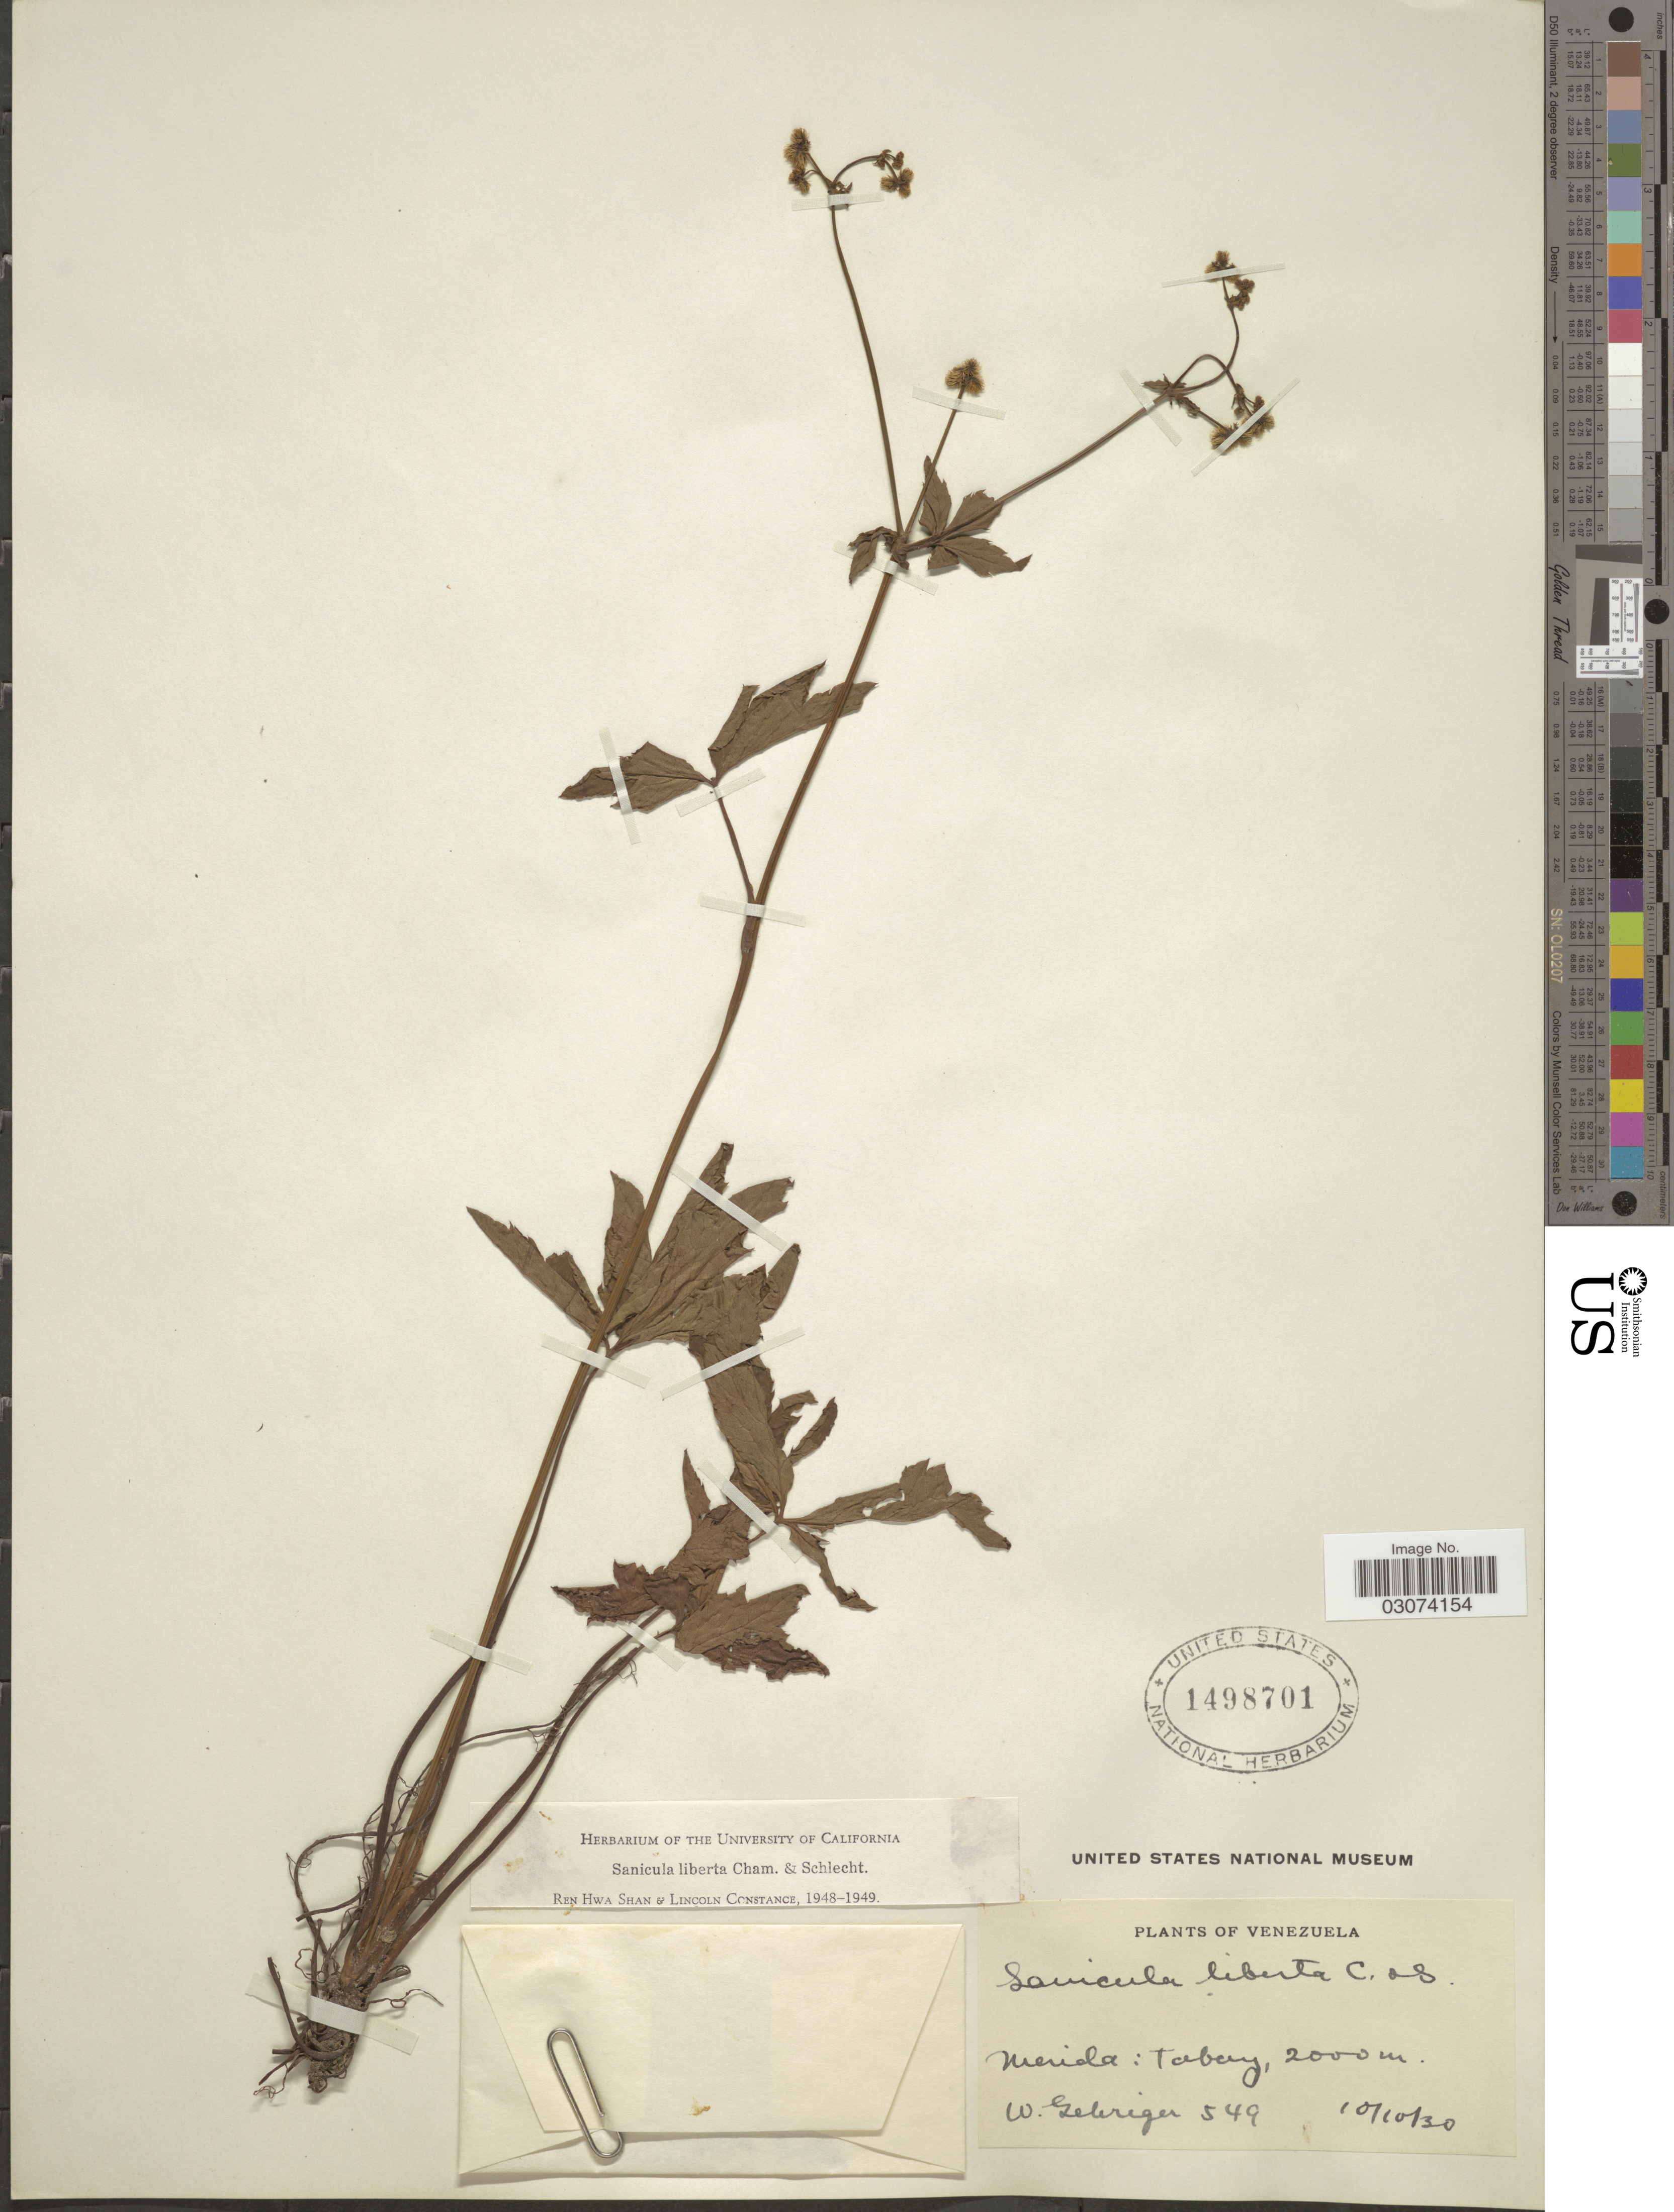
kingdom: Plantae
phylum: Tracheophyta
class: Magnoliopsida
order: Apiales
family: Apiaceae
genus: Sanicula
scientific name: Sanicula liberta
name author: Cham. & Schltdl.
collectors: W. Gehriger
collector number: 549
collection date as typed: Transcribed d/m/y: 10/10/30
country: Venezuela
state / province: Mérida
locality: Tabay.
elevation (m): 2000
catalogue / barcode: US 1498701